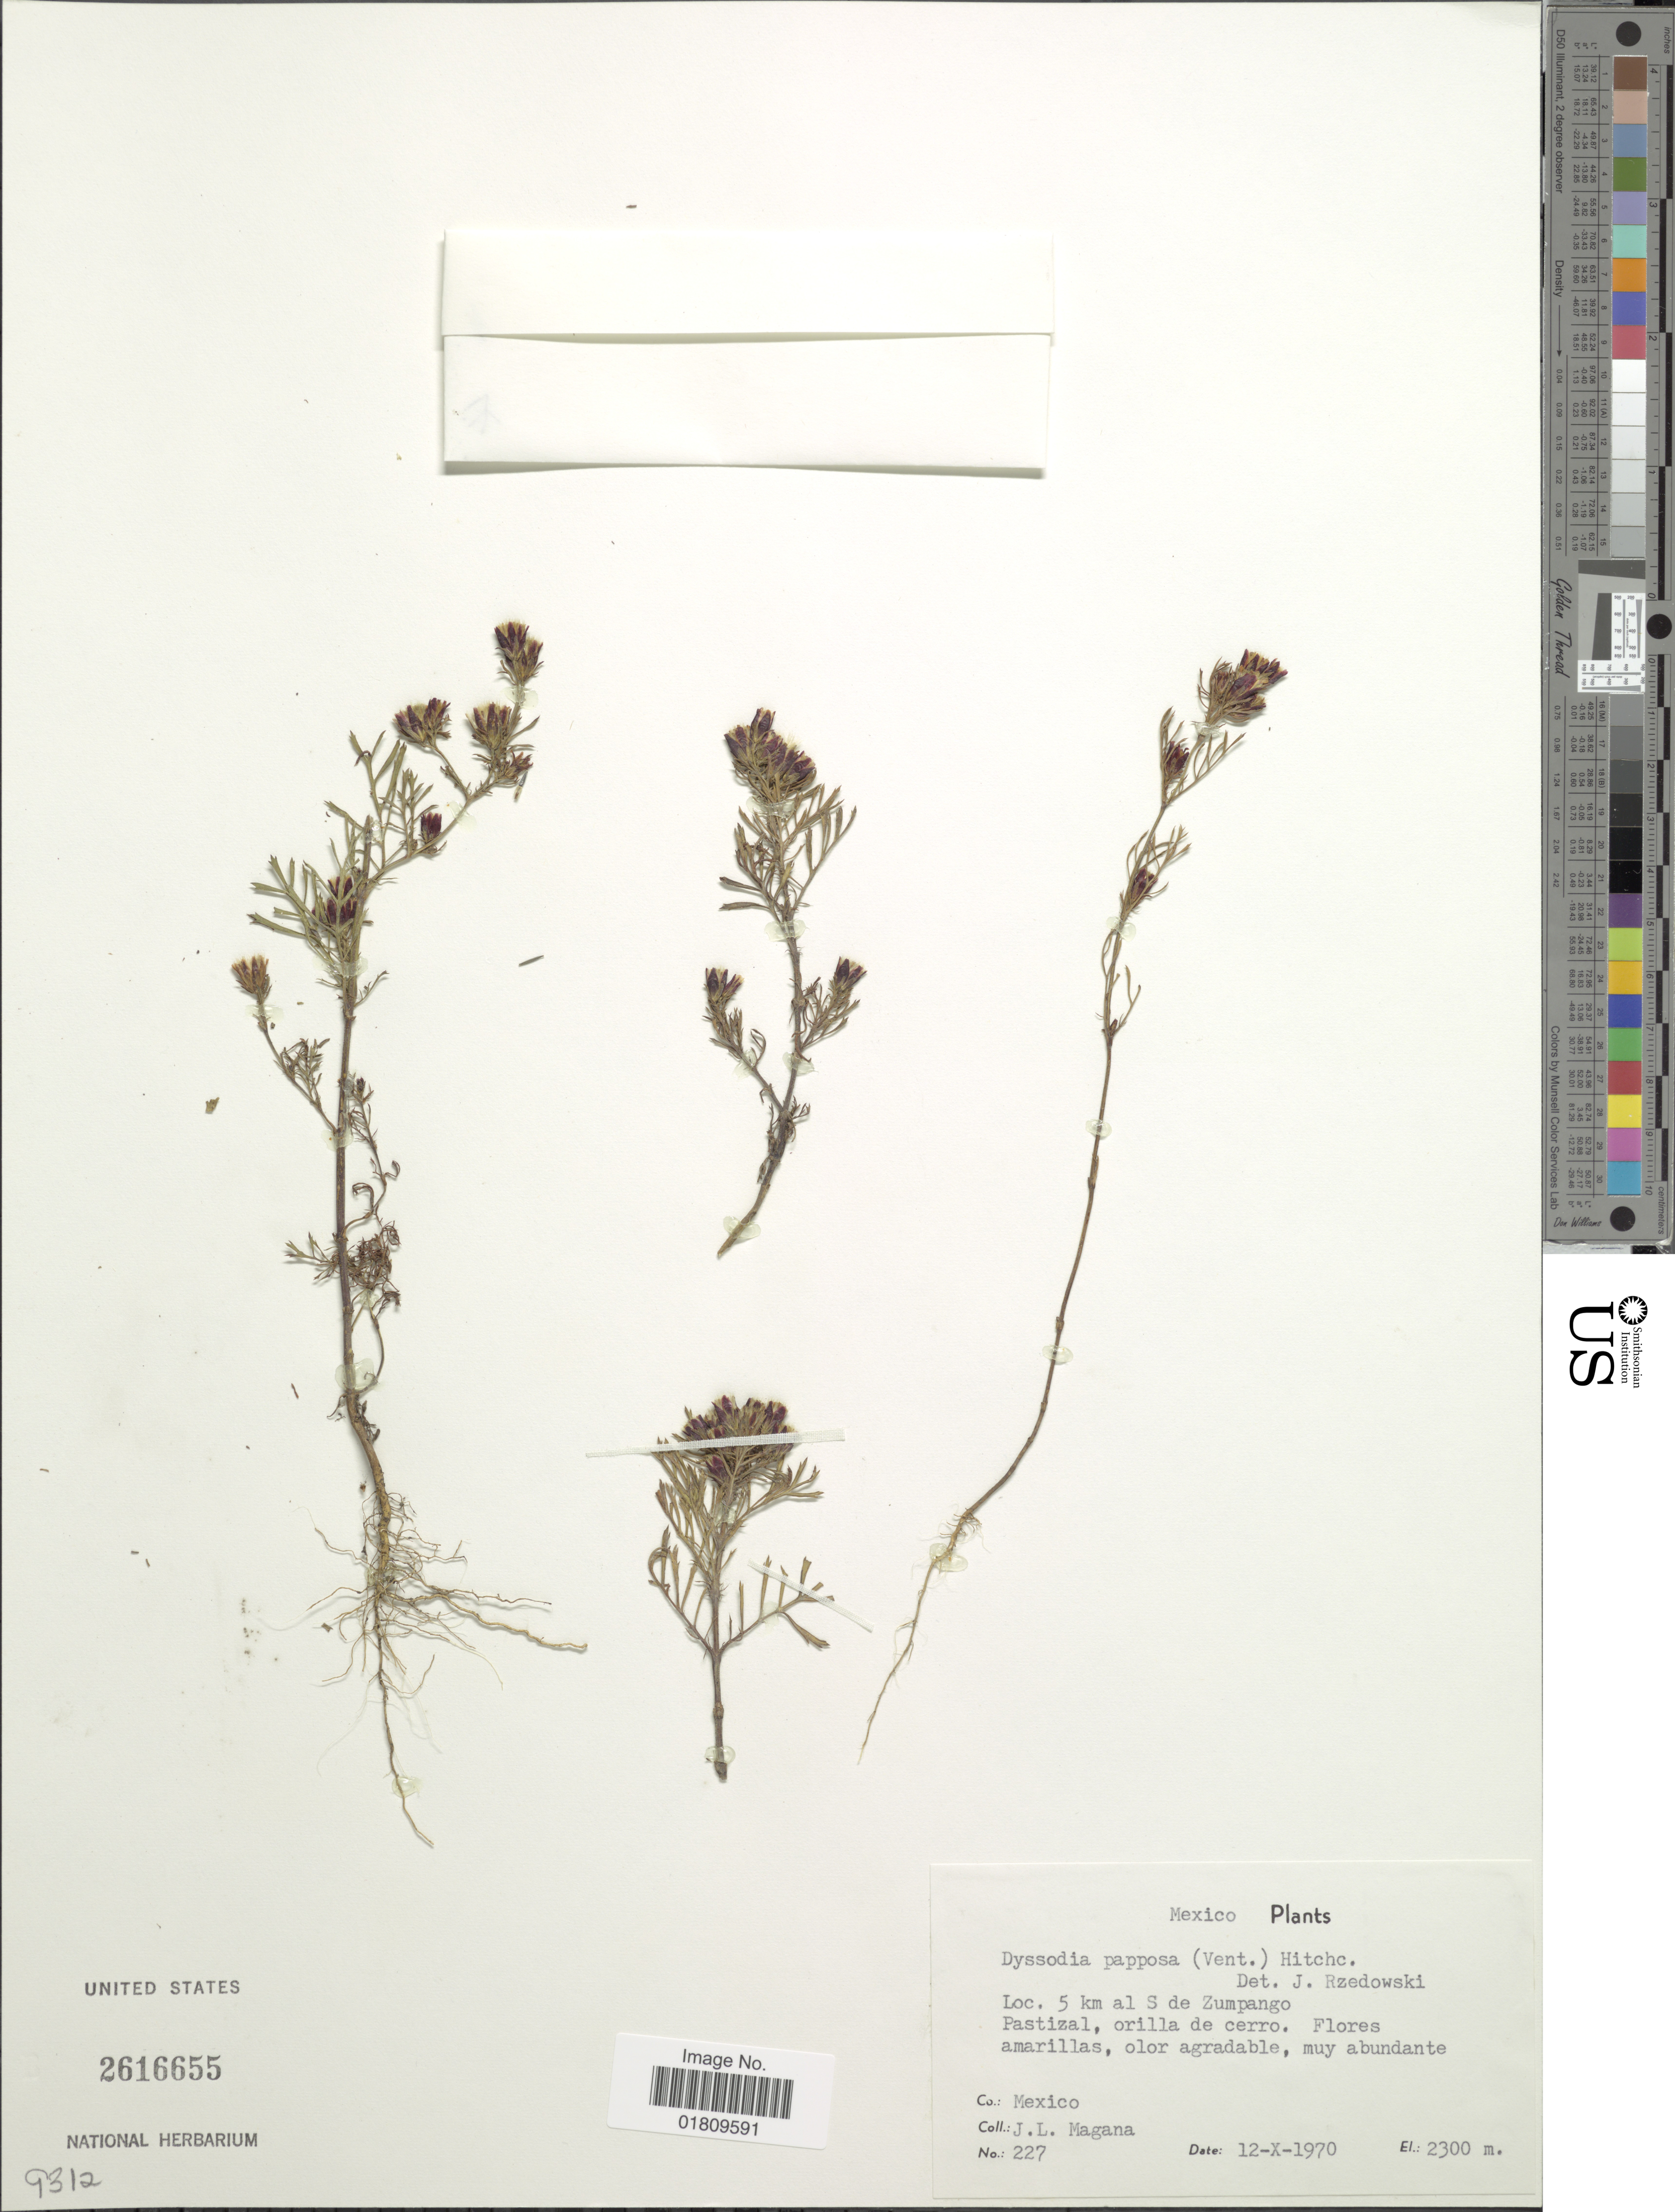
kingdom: Plantae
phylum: Tracheophyta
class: Magnoliopsida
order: Asterales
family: Asteraceae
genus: Dyssodia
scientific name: Dyssodia papposa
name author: (Vent.) Hitchc.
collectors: J. L. Magaña M.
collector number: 227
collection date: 1970-10-12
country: Mexico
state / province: México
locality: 5 km al S de Zumpango Pasizal, orilla de cerro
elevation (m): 2300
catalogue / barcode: US 2616655